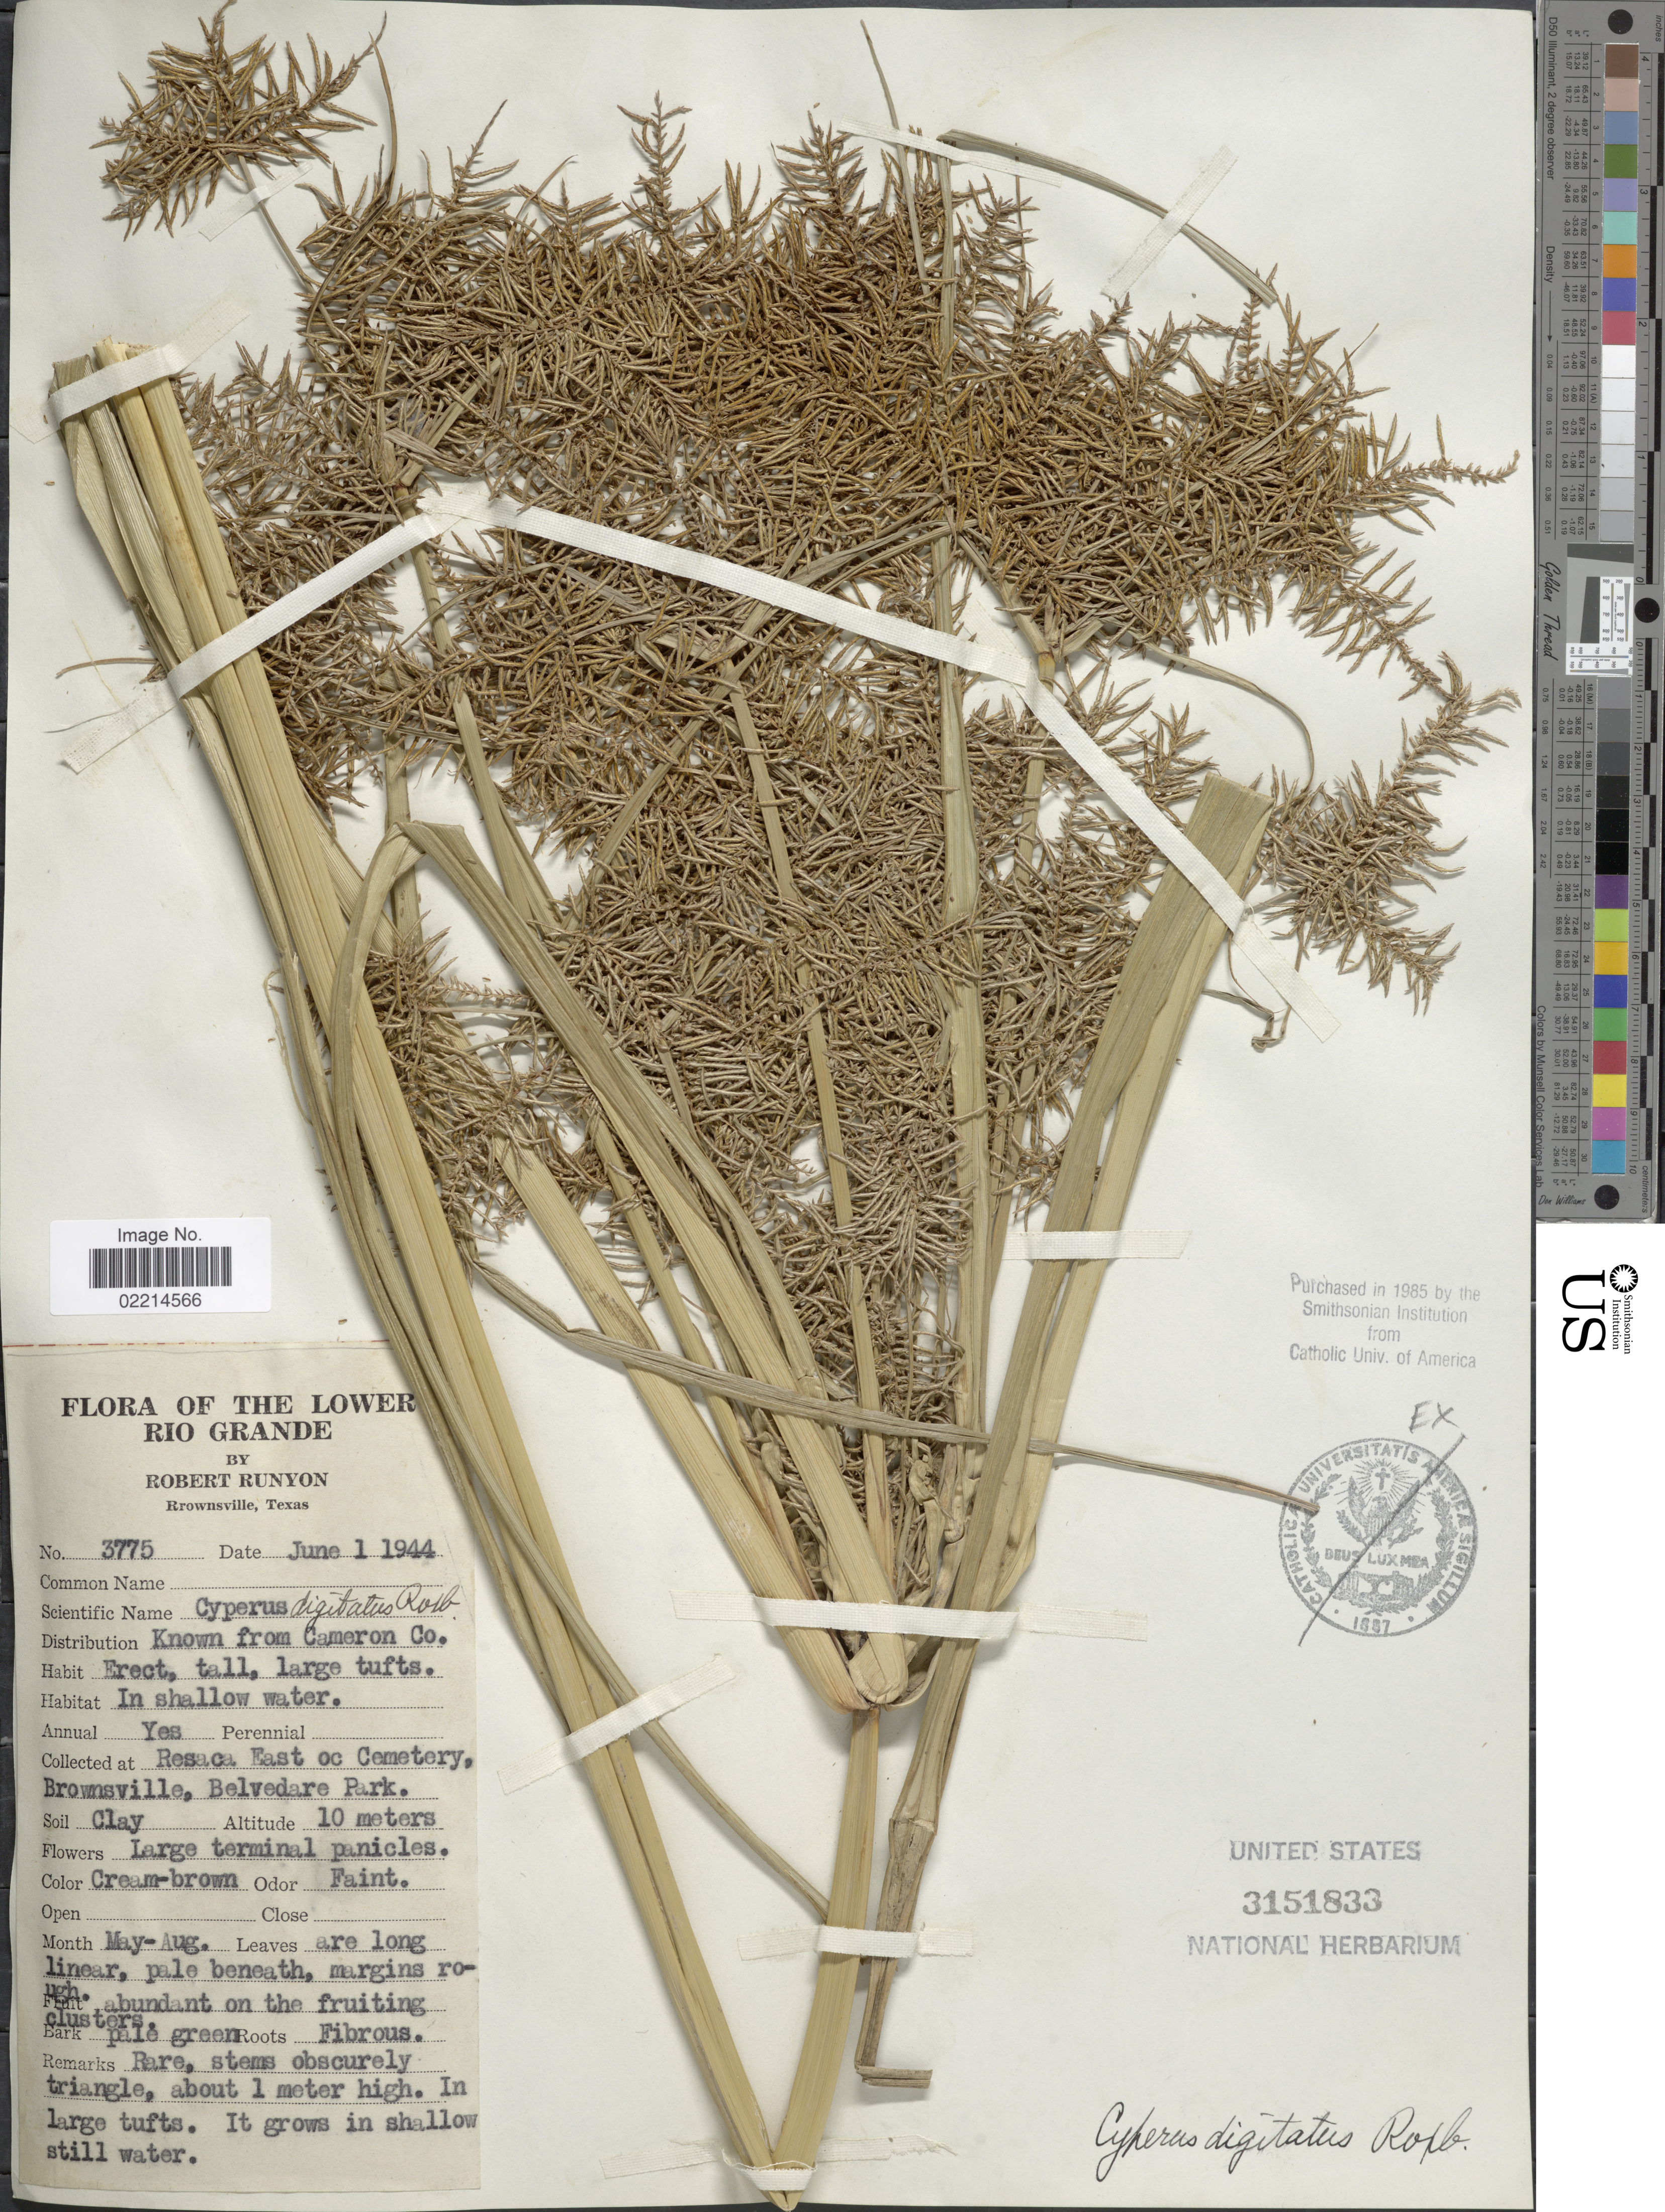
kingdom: Plantae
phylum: Tracheophyta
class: Liliopsida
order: Poales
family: Cyperaceae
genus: Cyperus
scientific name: Cyperus digitatus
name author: Roxb.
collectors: R. Runyon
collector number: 3775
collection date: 1944-06-01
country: United States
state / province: Texas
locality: The Lower Rio Grande, known from Cameron Co., in shallow water, Resaca East oc Cemetery, Brownsville, Belvedare Park.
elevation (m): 10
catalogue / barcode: US 3151833